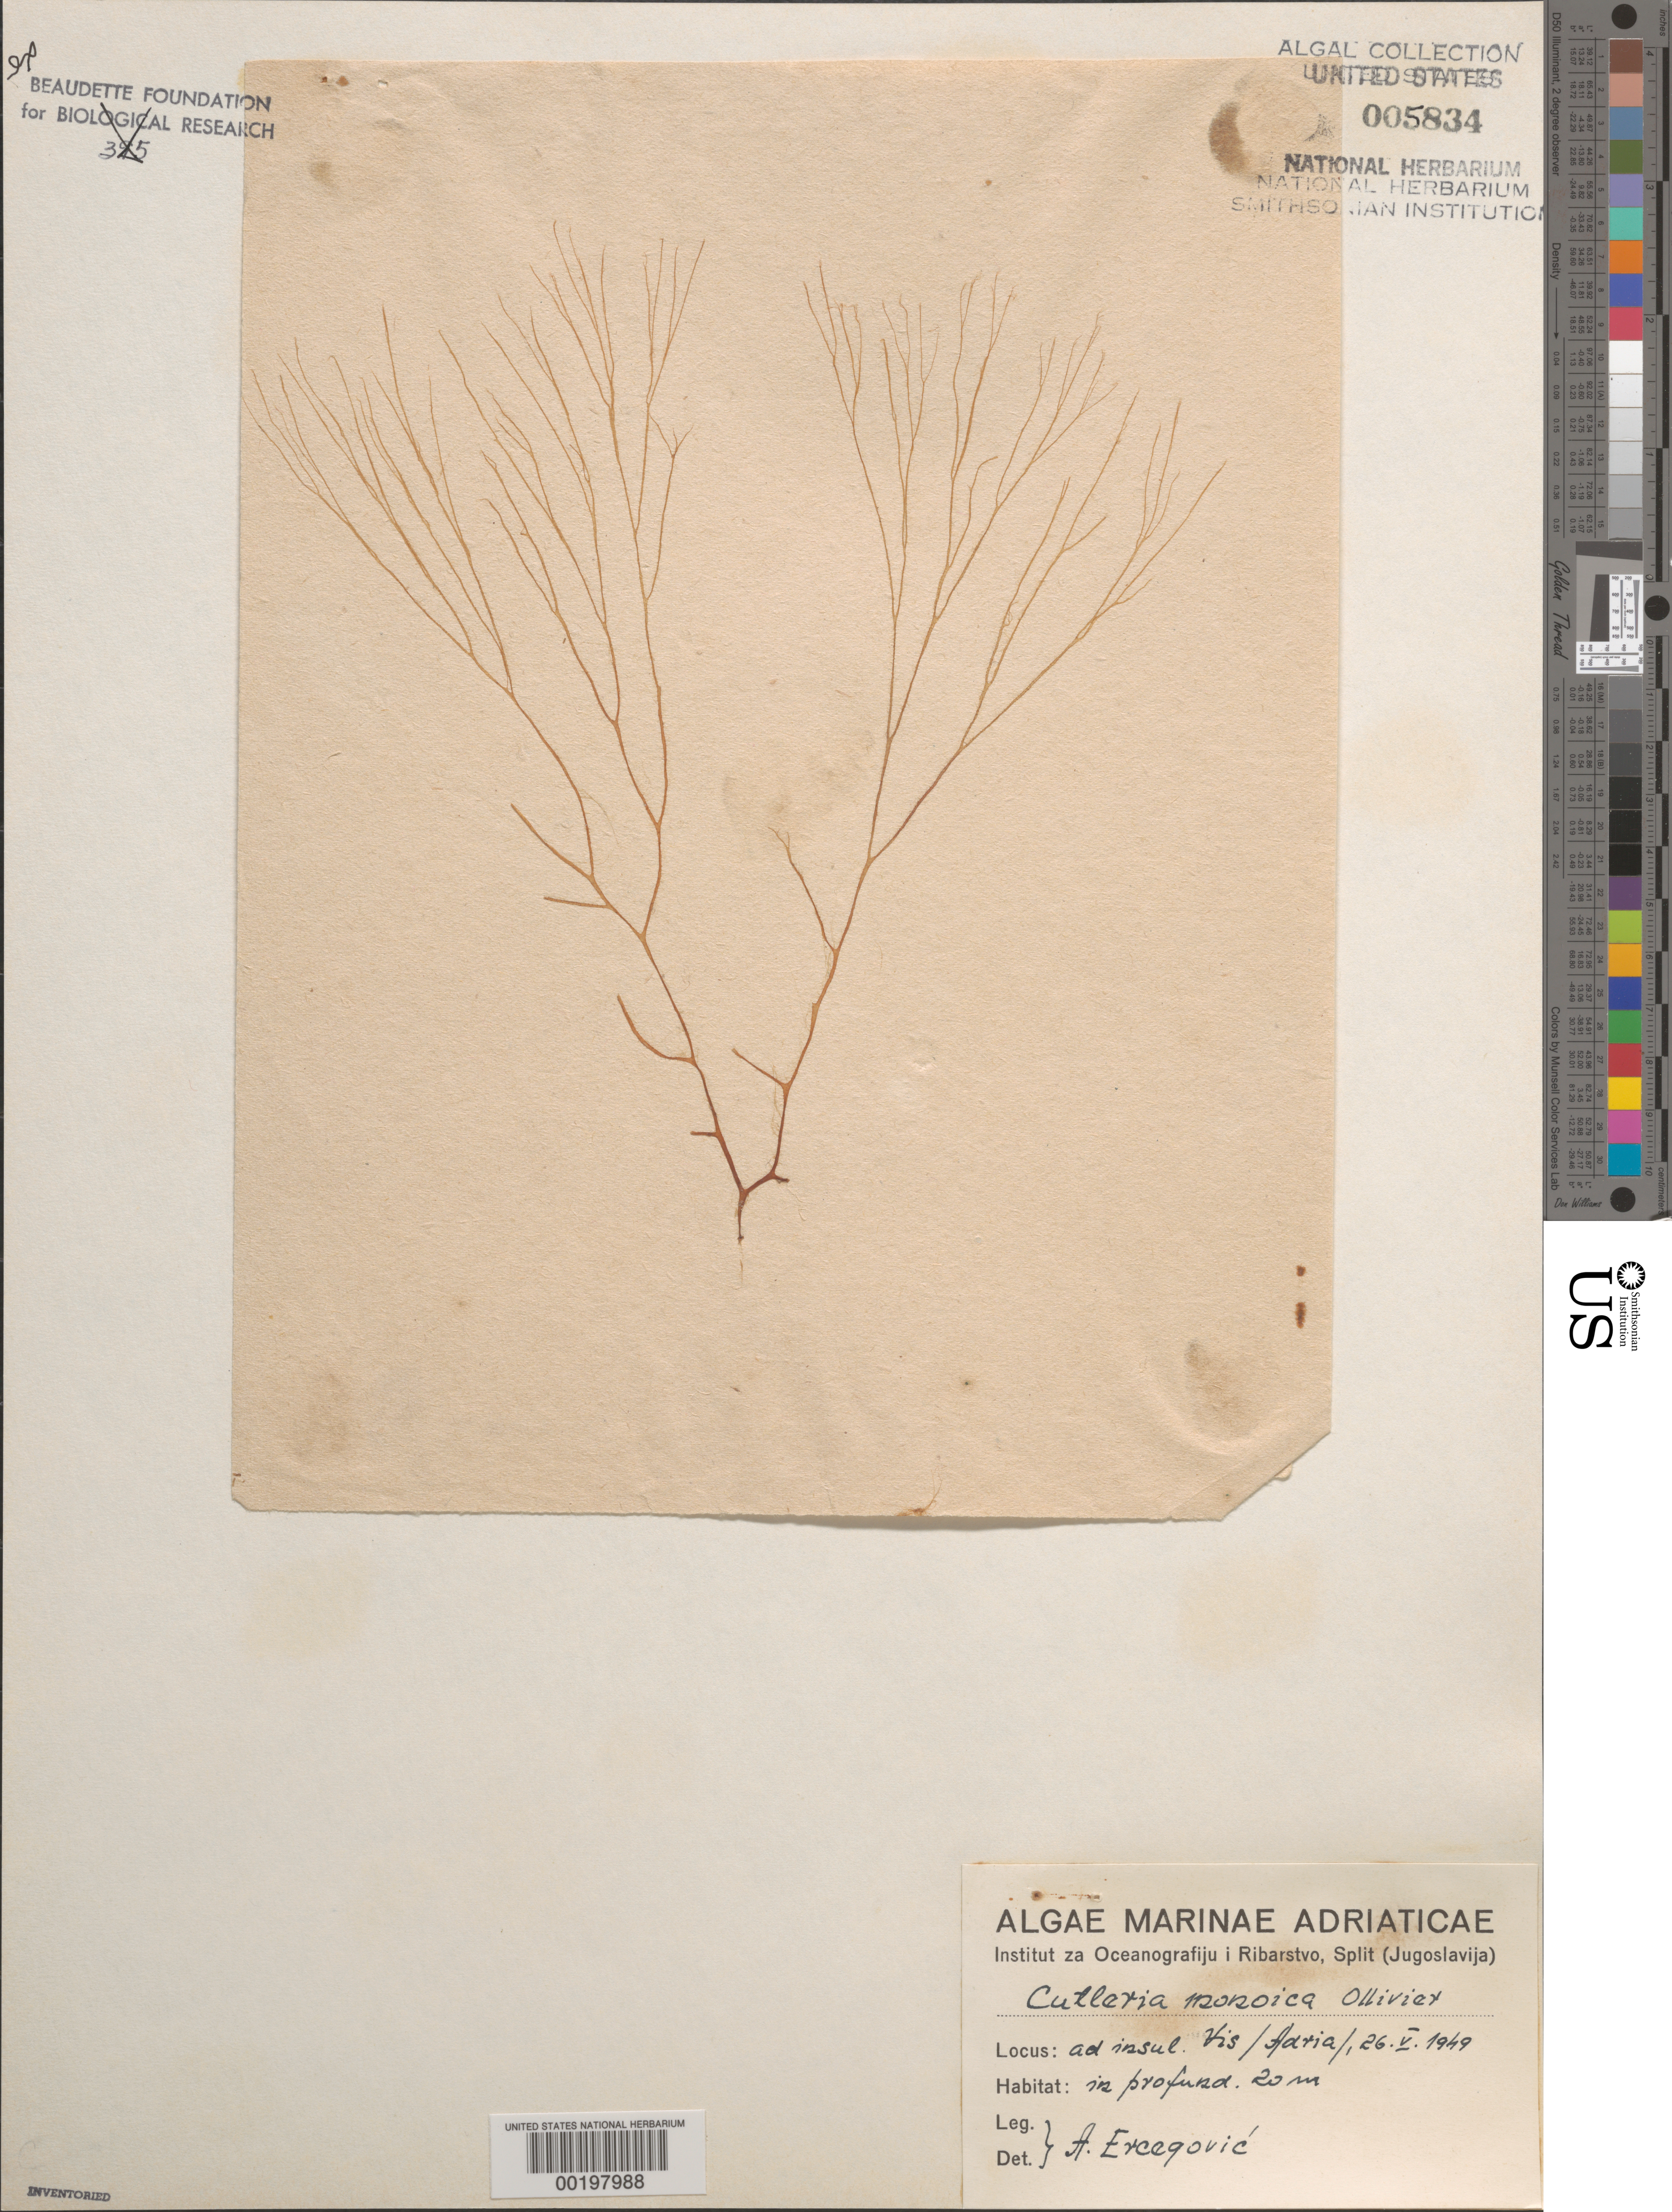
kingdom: Chromista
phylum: Ochrophyta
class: Phaeophyceae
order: Cutleriales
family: Cutleriaceae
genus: Cutleria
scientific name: Cutleria chilosa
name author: (Falkenb.) P.C. Silva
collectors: A. Ercegovic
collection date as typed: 26 May 1949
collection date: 1949-05-26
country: Croatia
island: Vis Island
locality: Adriatic Sea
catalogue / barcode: US 5834